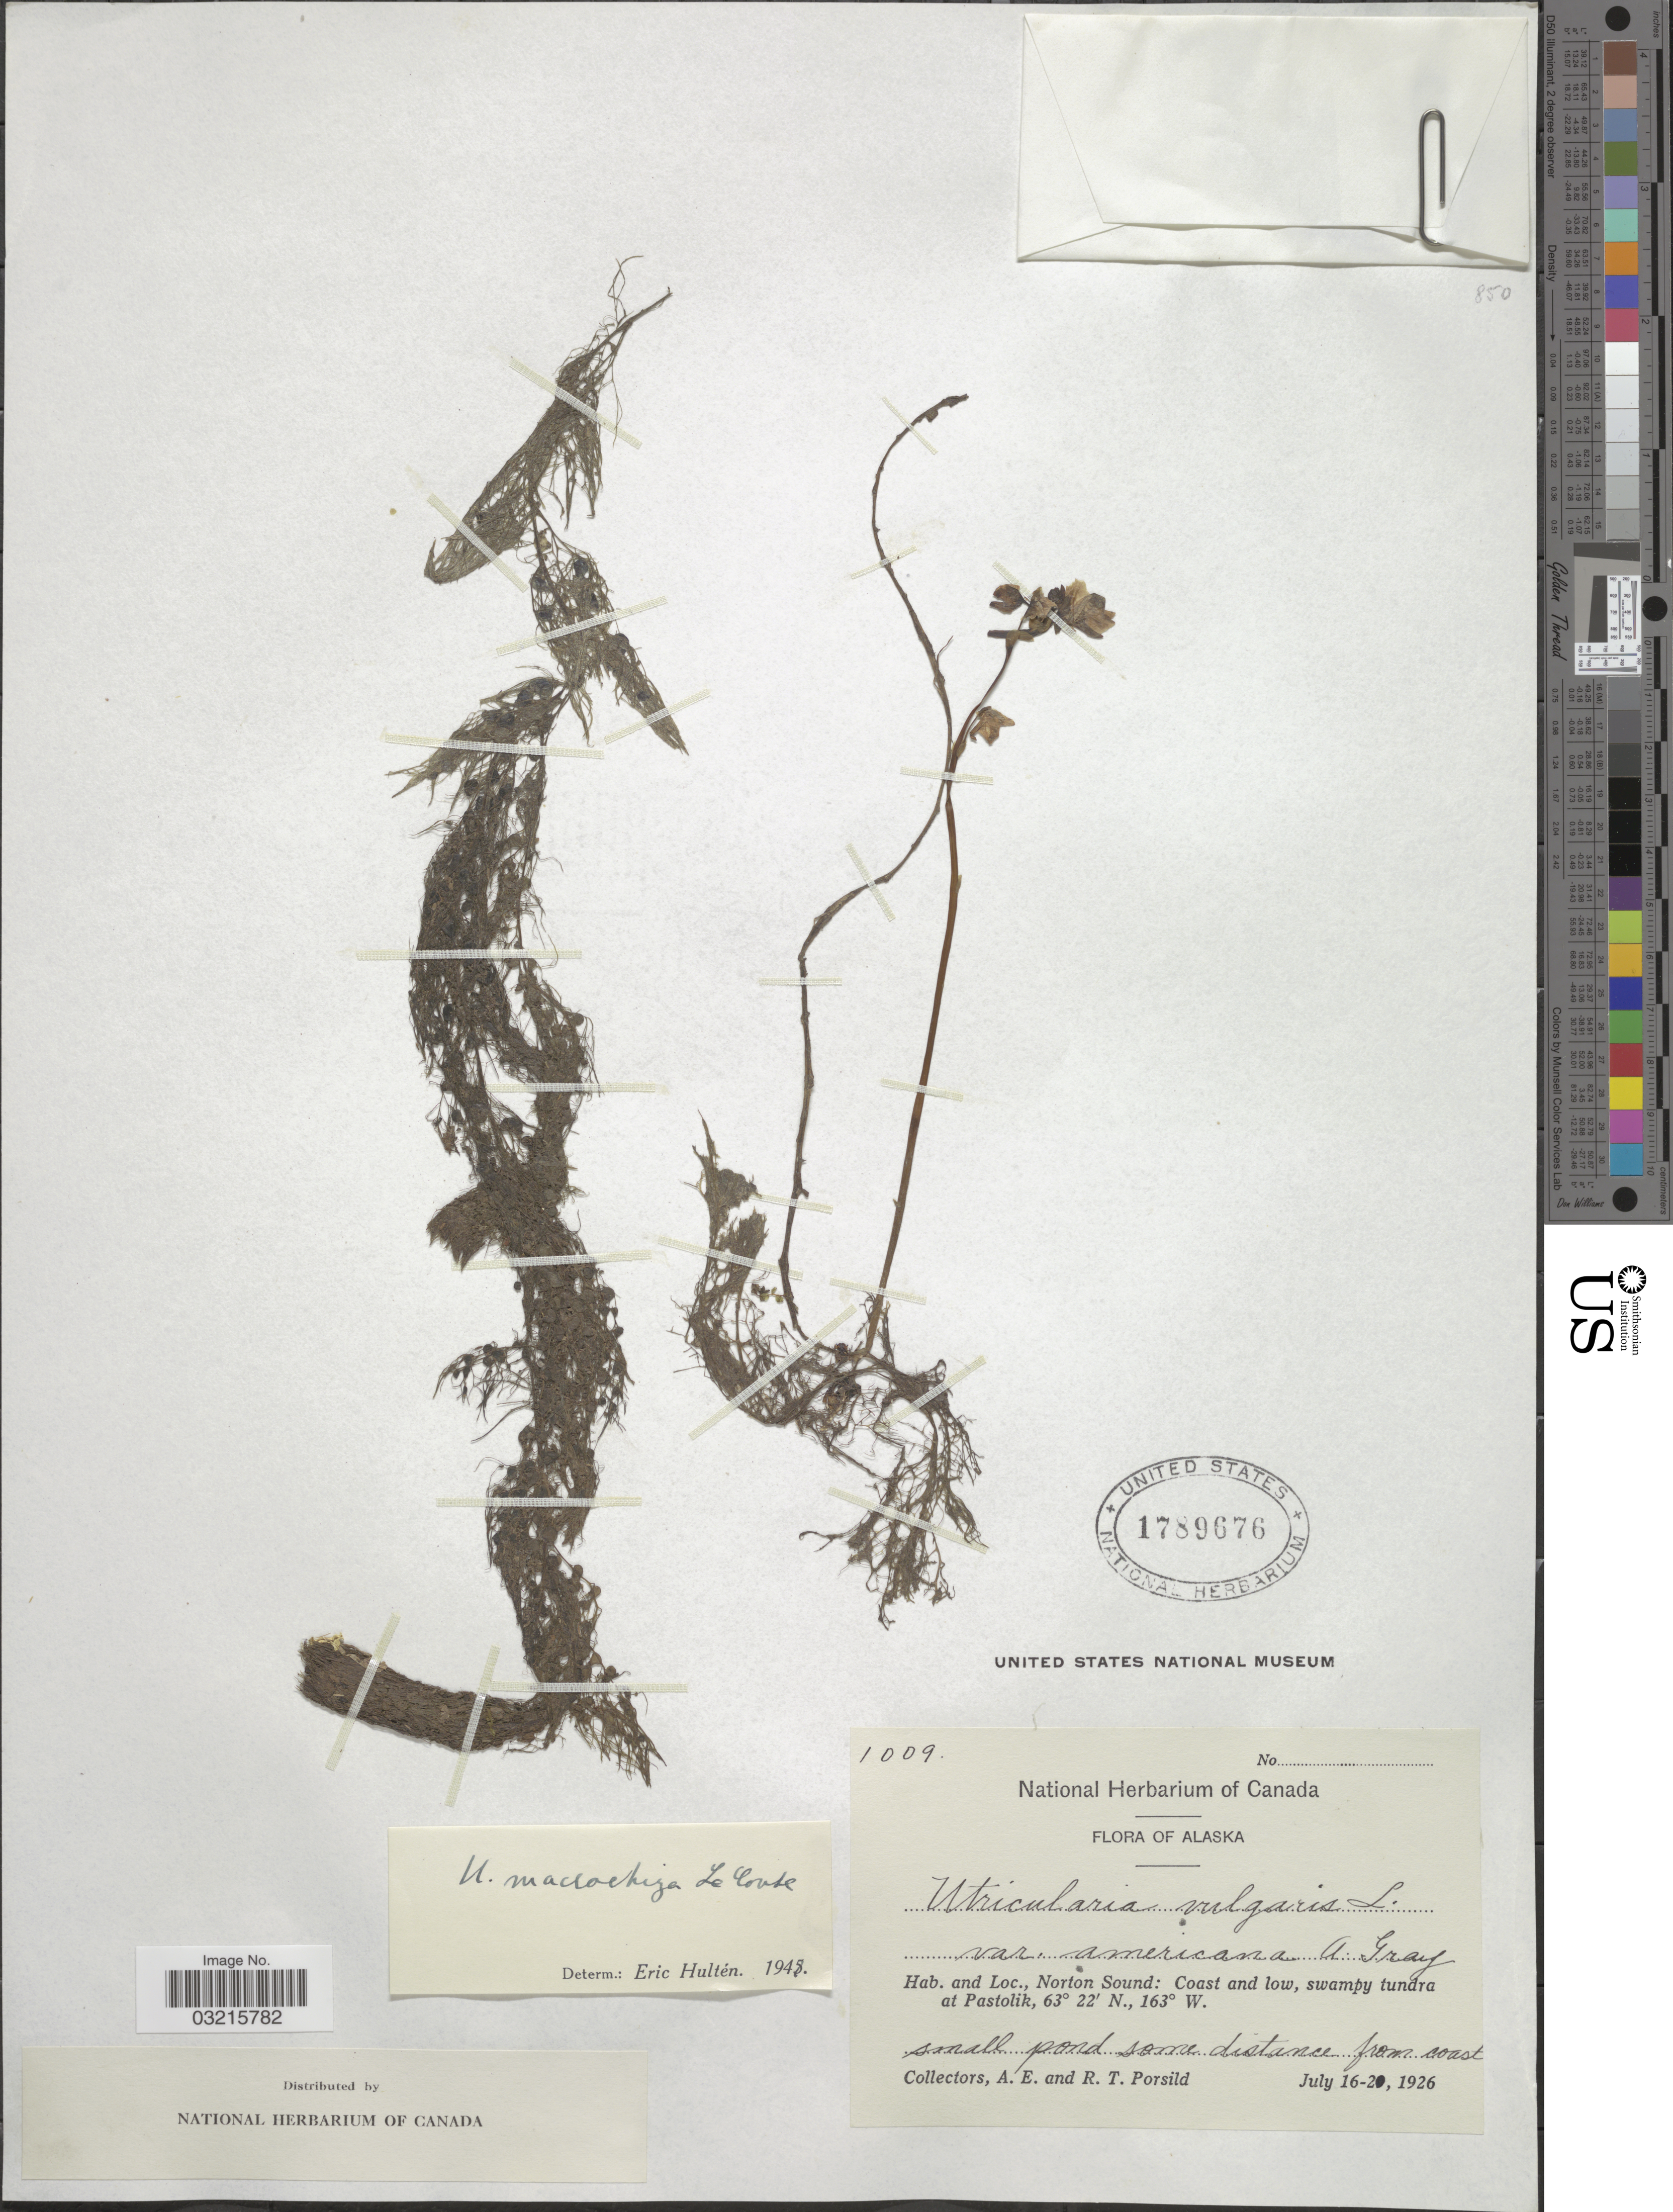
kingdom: Plantae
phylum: Tracheophyta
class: Magnoliopsida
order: Lamiales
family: Lentibulariaceae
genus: Utricularia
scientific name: Utricularia vulgaris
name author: L.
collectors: A. E. Porsild & R. T. Porsild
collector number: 1009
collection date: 1926-07-16/1926-07-20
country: United States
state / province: Alaska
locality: Norton Sound: Coast and low, swampy tundra at Pastolik.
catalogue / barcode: US 1789676